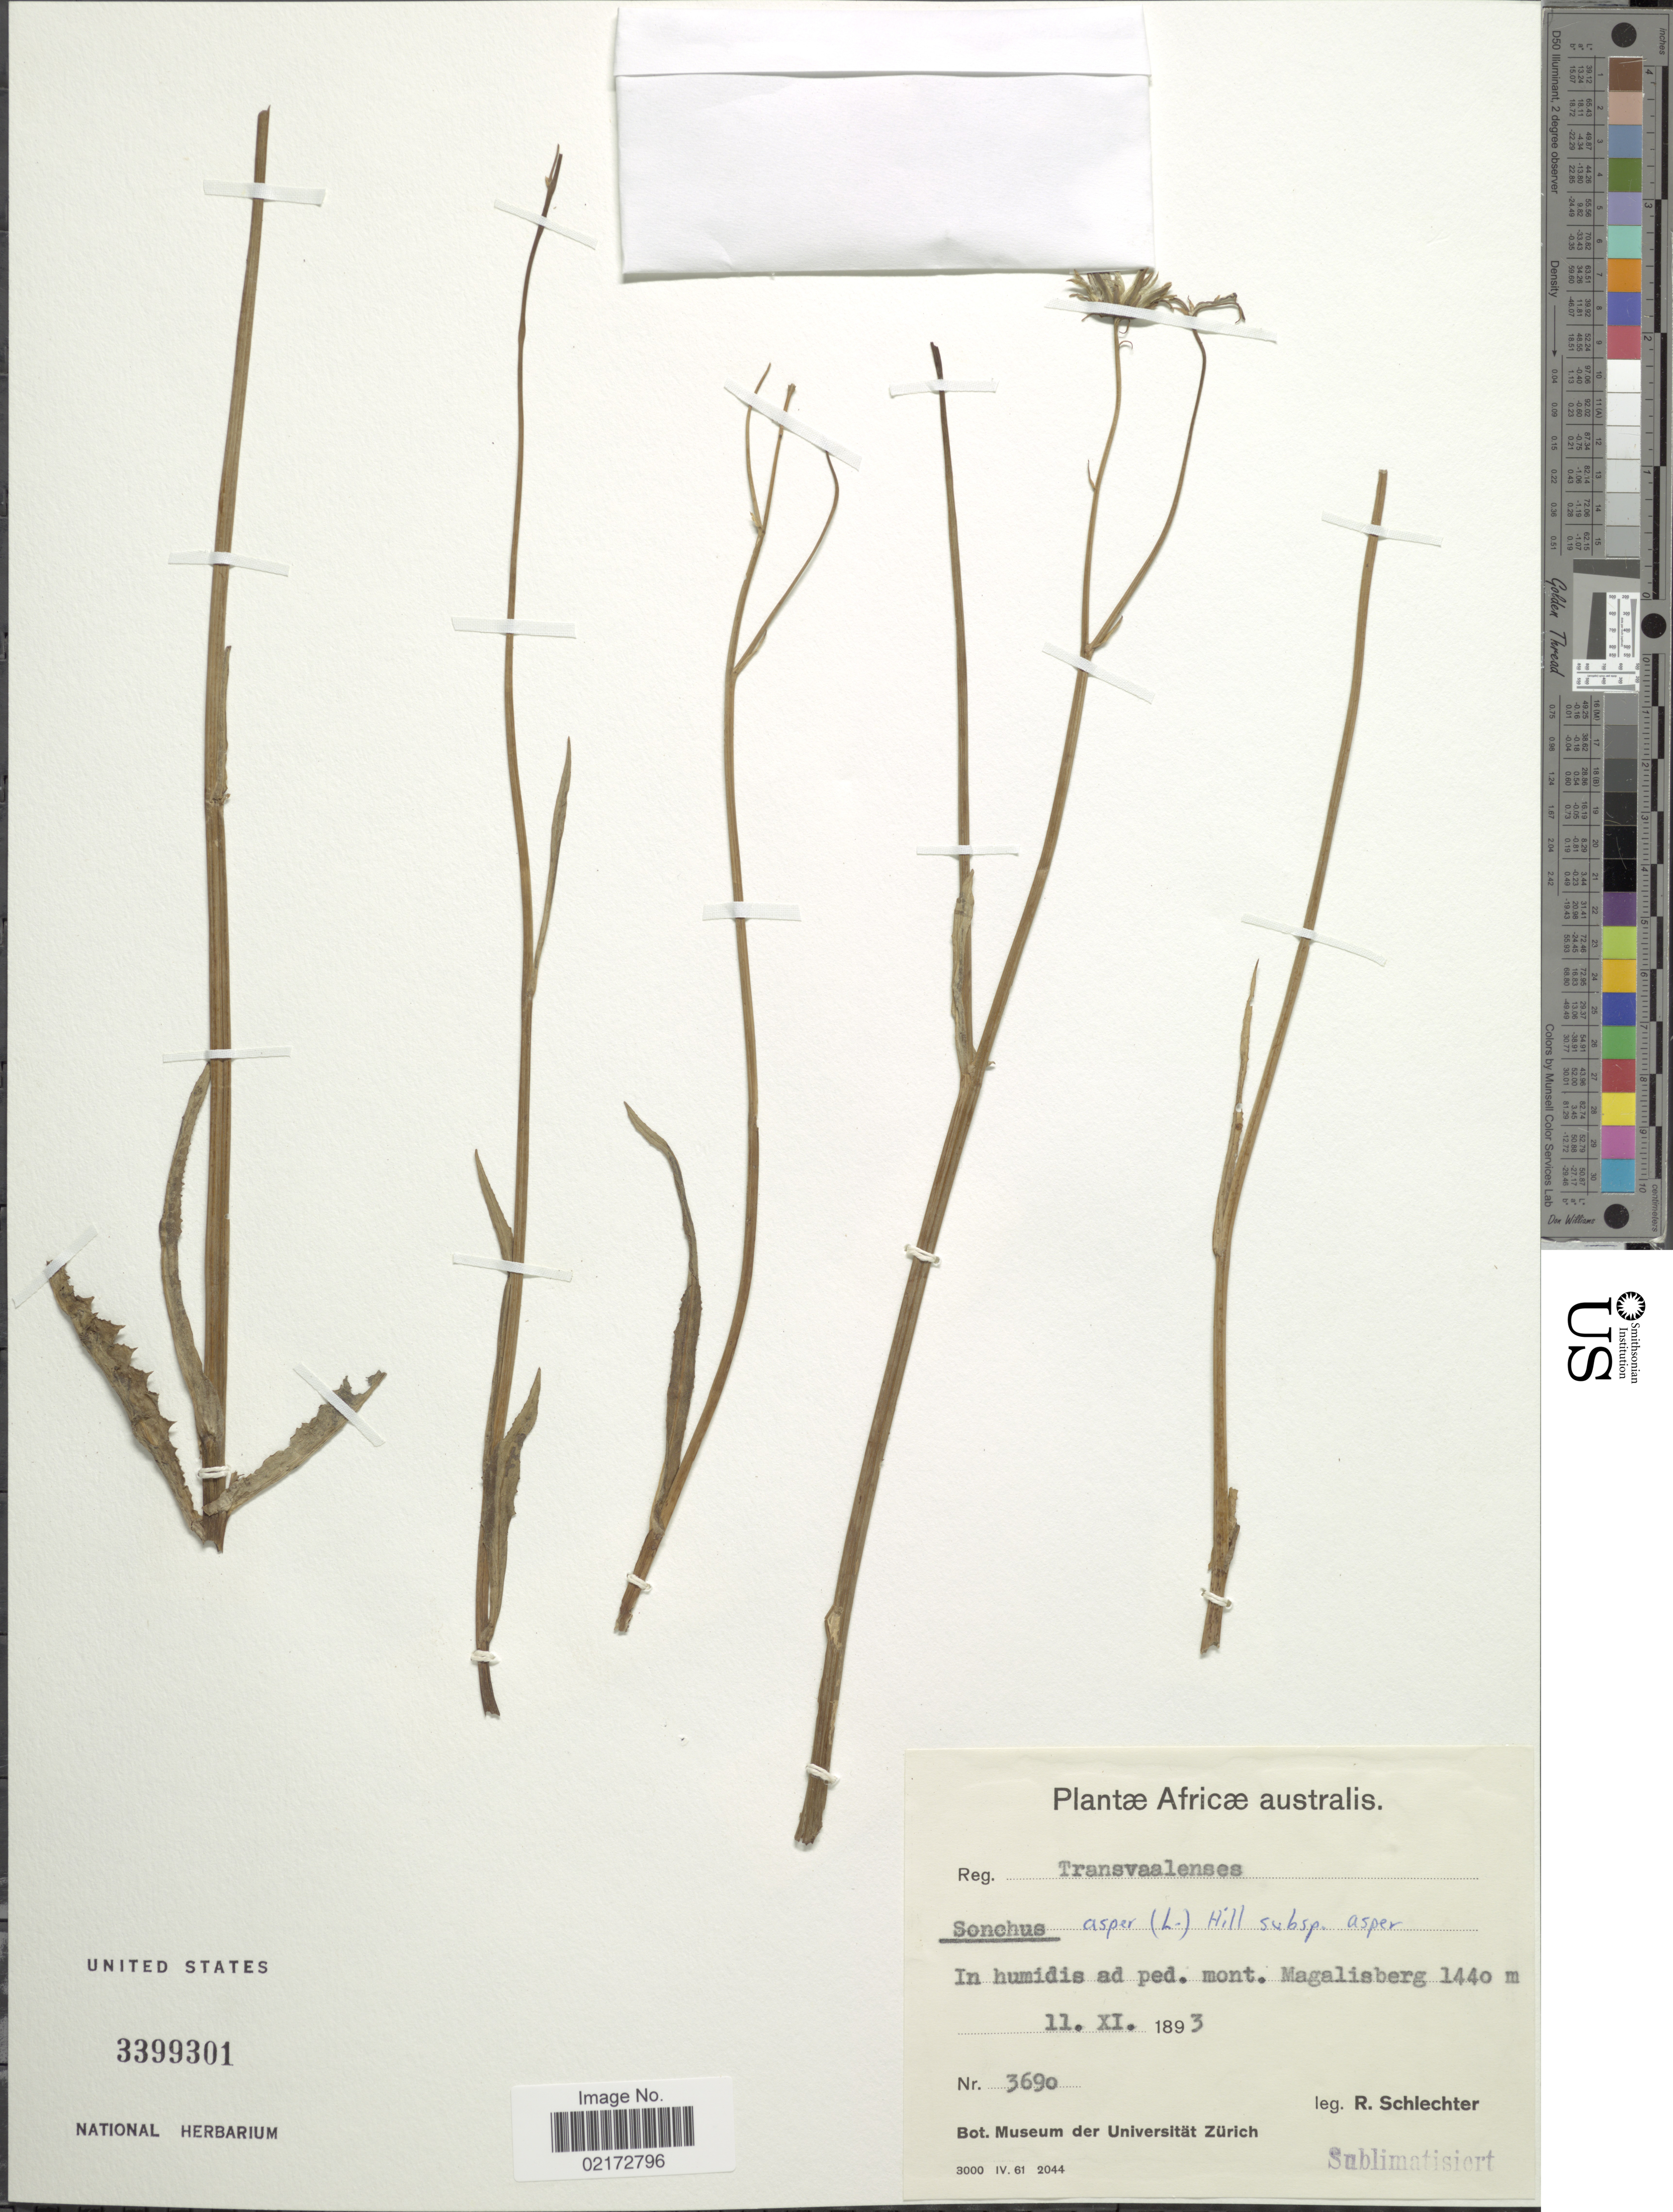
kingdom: Plantae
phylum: Tracheophyta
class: Magnoliopsida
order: Asterales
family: Asteraceae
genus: Sonchus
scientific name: Sonchus asper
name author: (L.) Hill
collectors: F. R. R. Schlechter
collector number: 3690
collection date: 1893-11-11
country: South Africa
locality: Africæ australis. In humidis ad ped. mont. Magaliesburg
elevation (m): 1440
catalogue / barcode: US 3399301